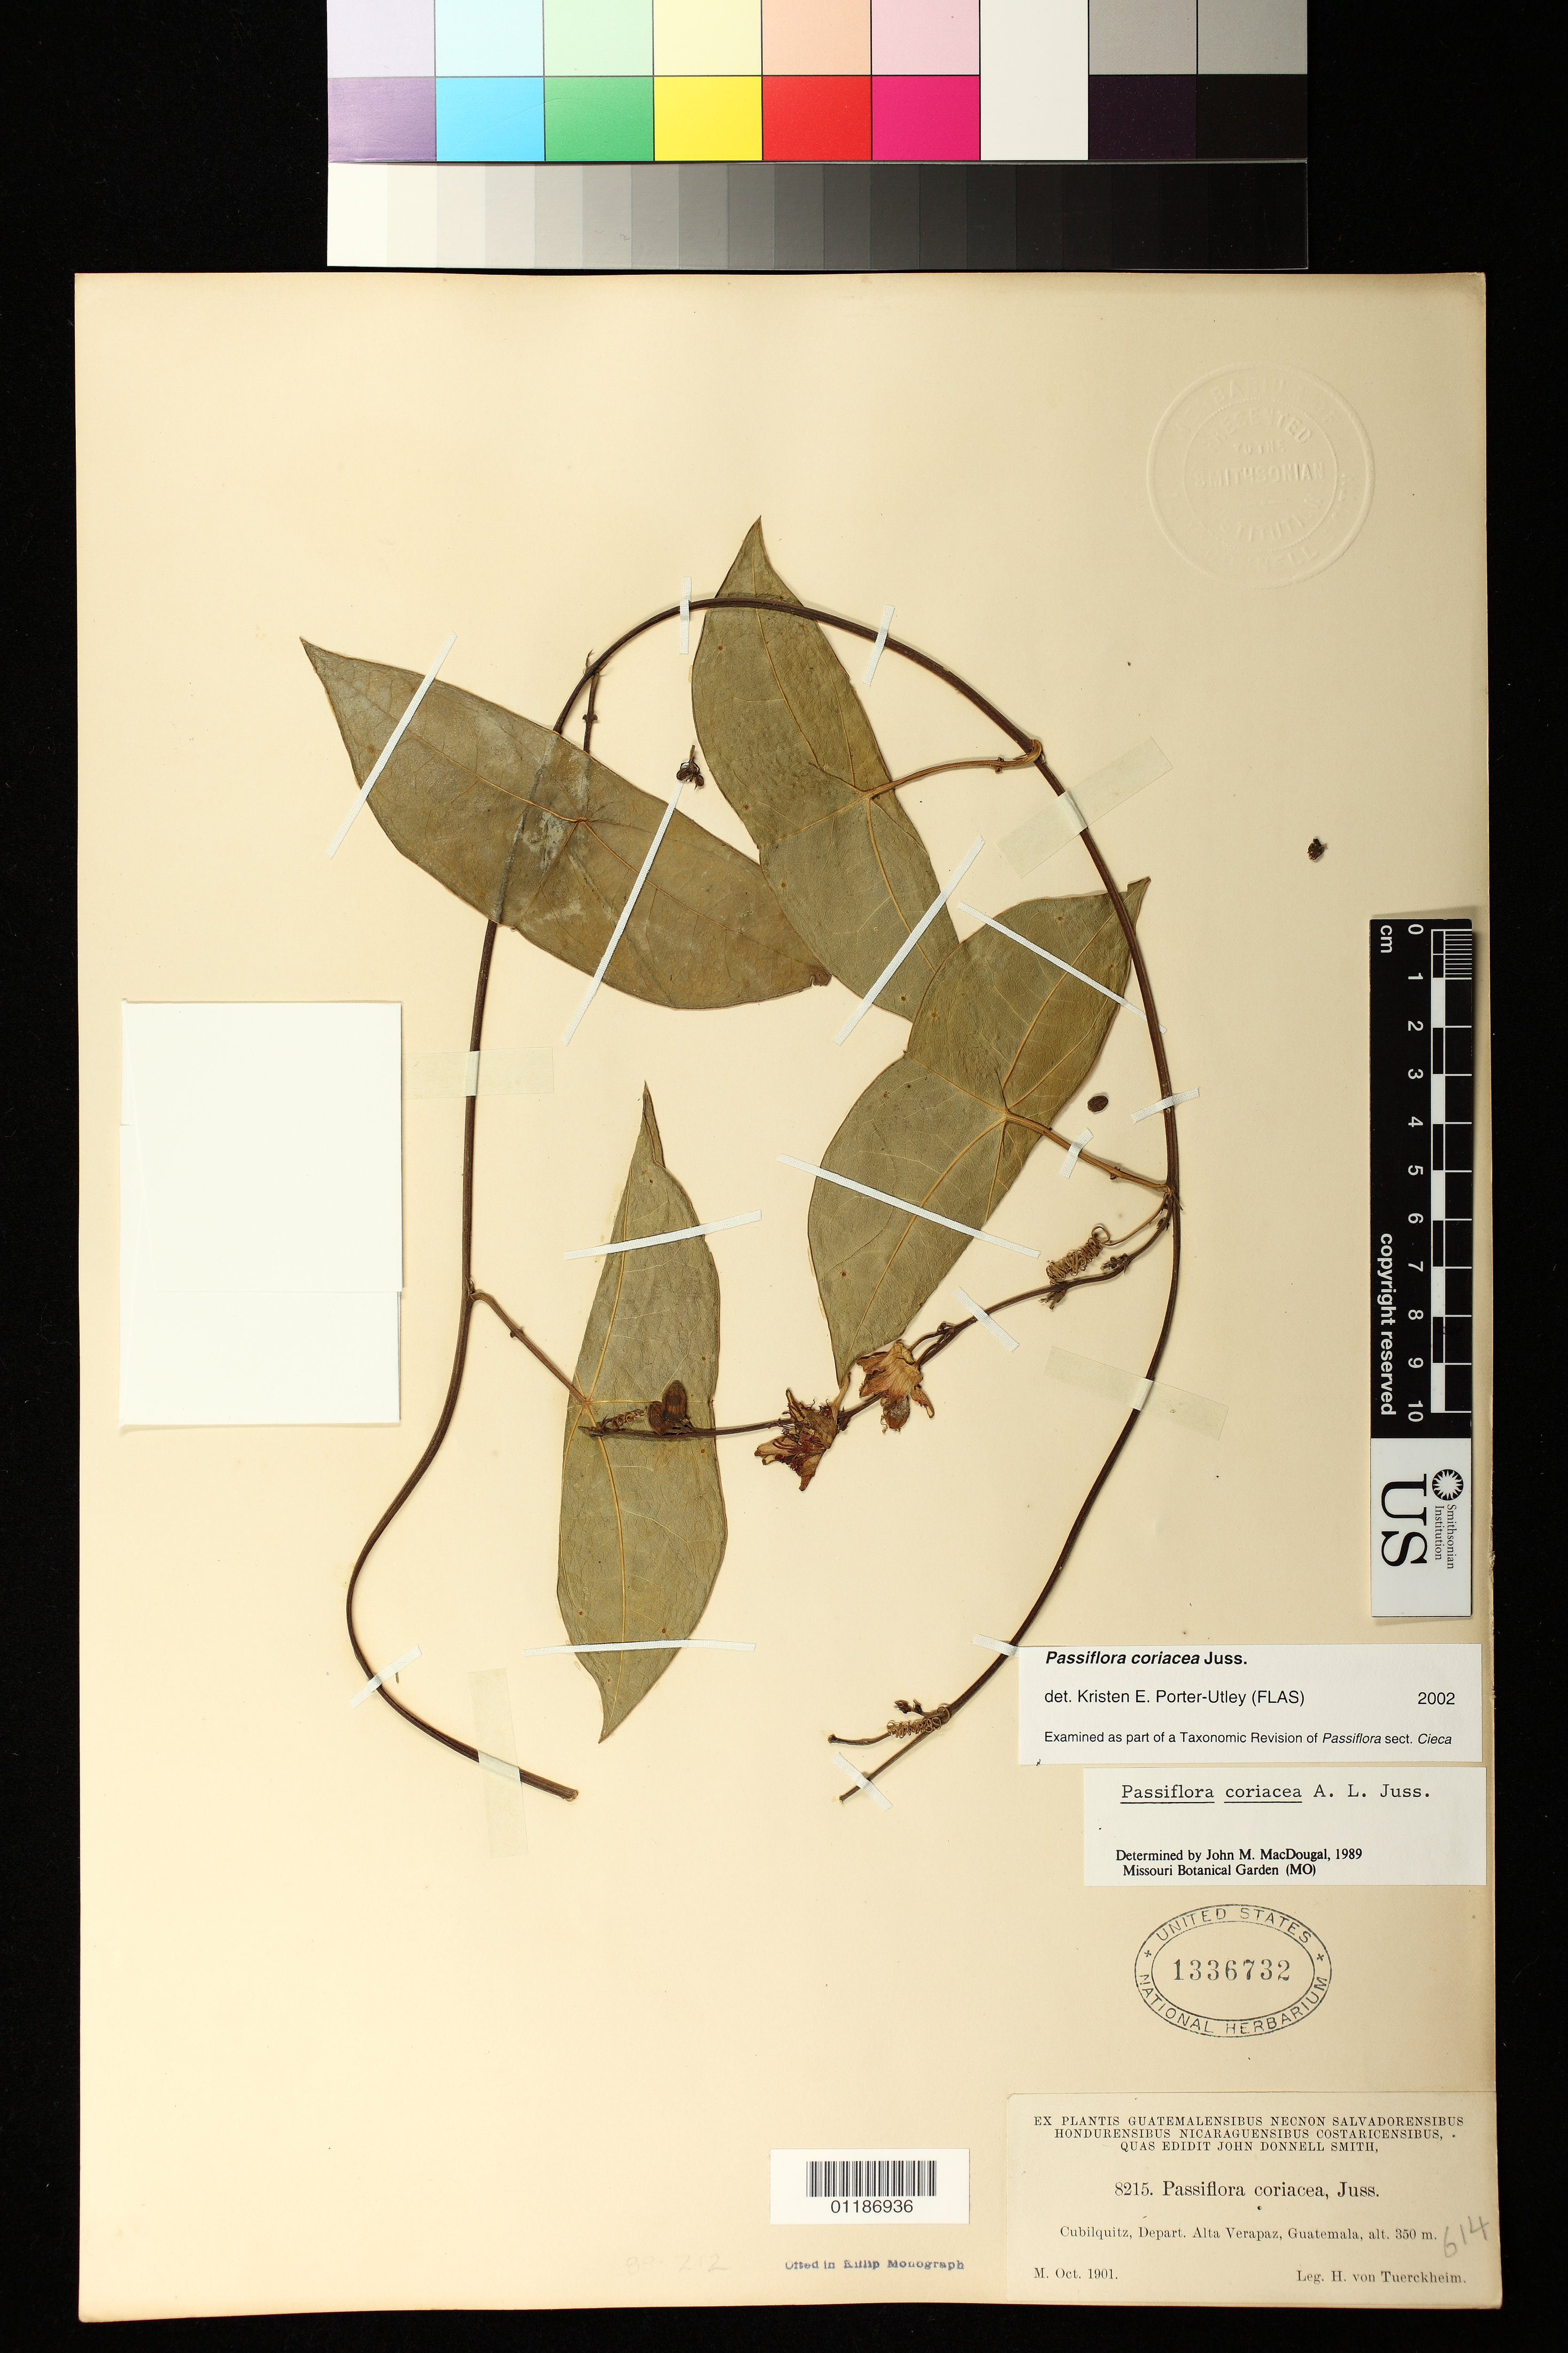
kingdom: Plantae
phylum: Tracheophyta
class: Magnoliopsida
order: Malpighiales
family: Passifloraceae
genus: Passiflora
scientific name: Passiflora coriacea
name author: A. Juss.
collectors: H. von Türckheim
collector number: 8215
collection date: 1901-10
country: Guatemala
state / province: Alta Verapaz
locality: Cubilquitz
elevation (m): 350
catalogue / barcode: US 1336732